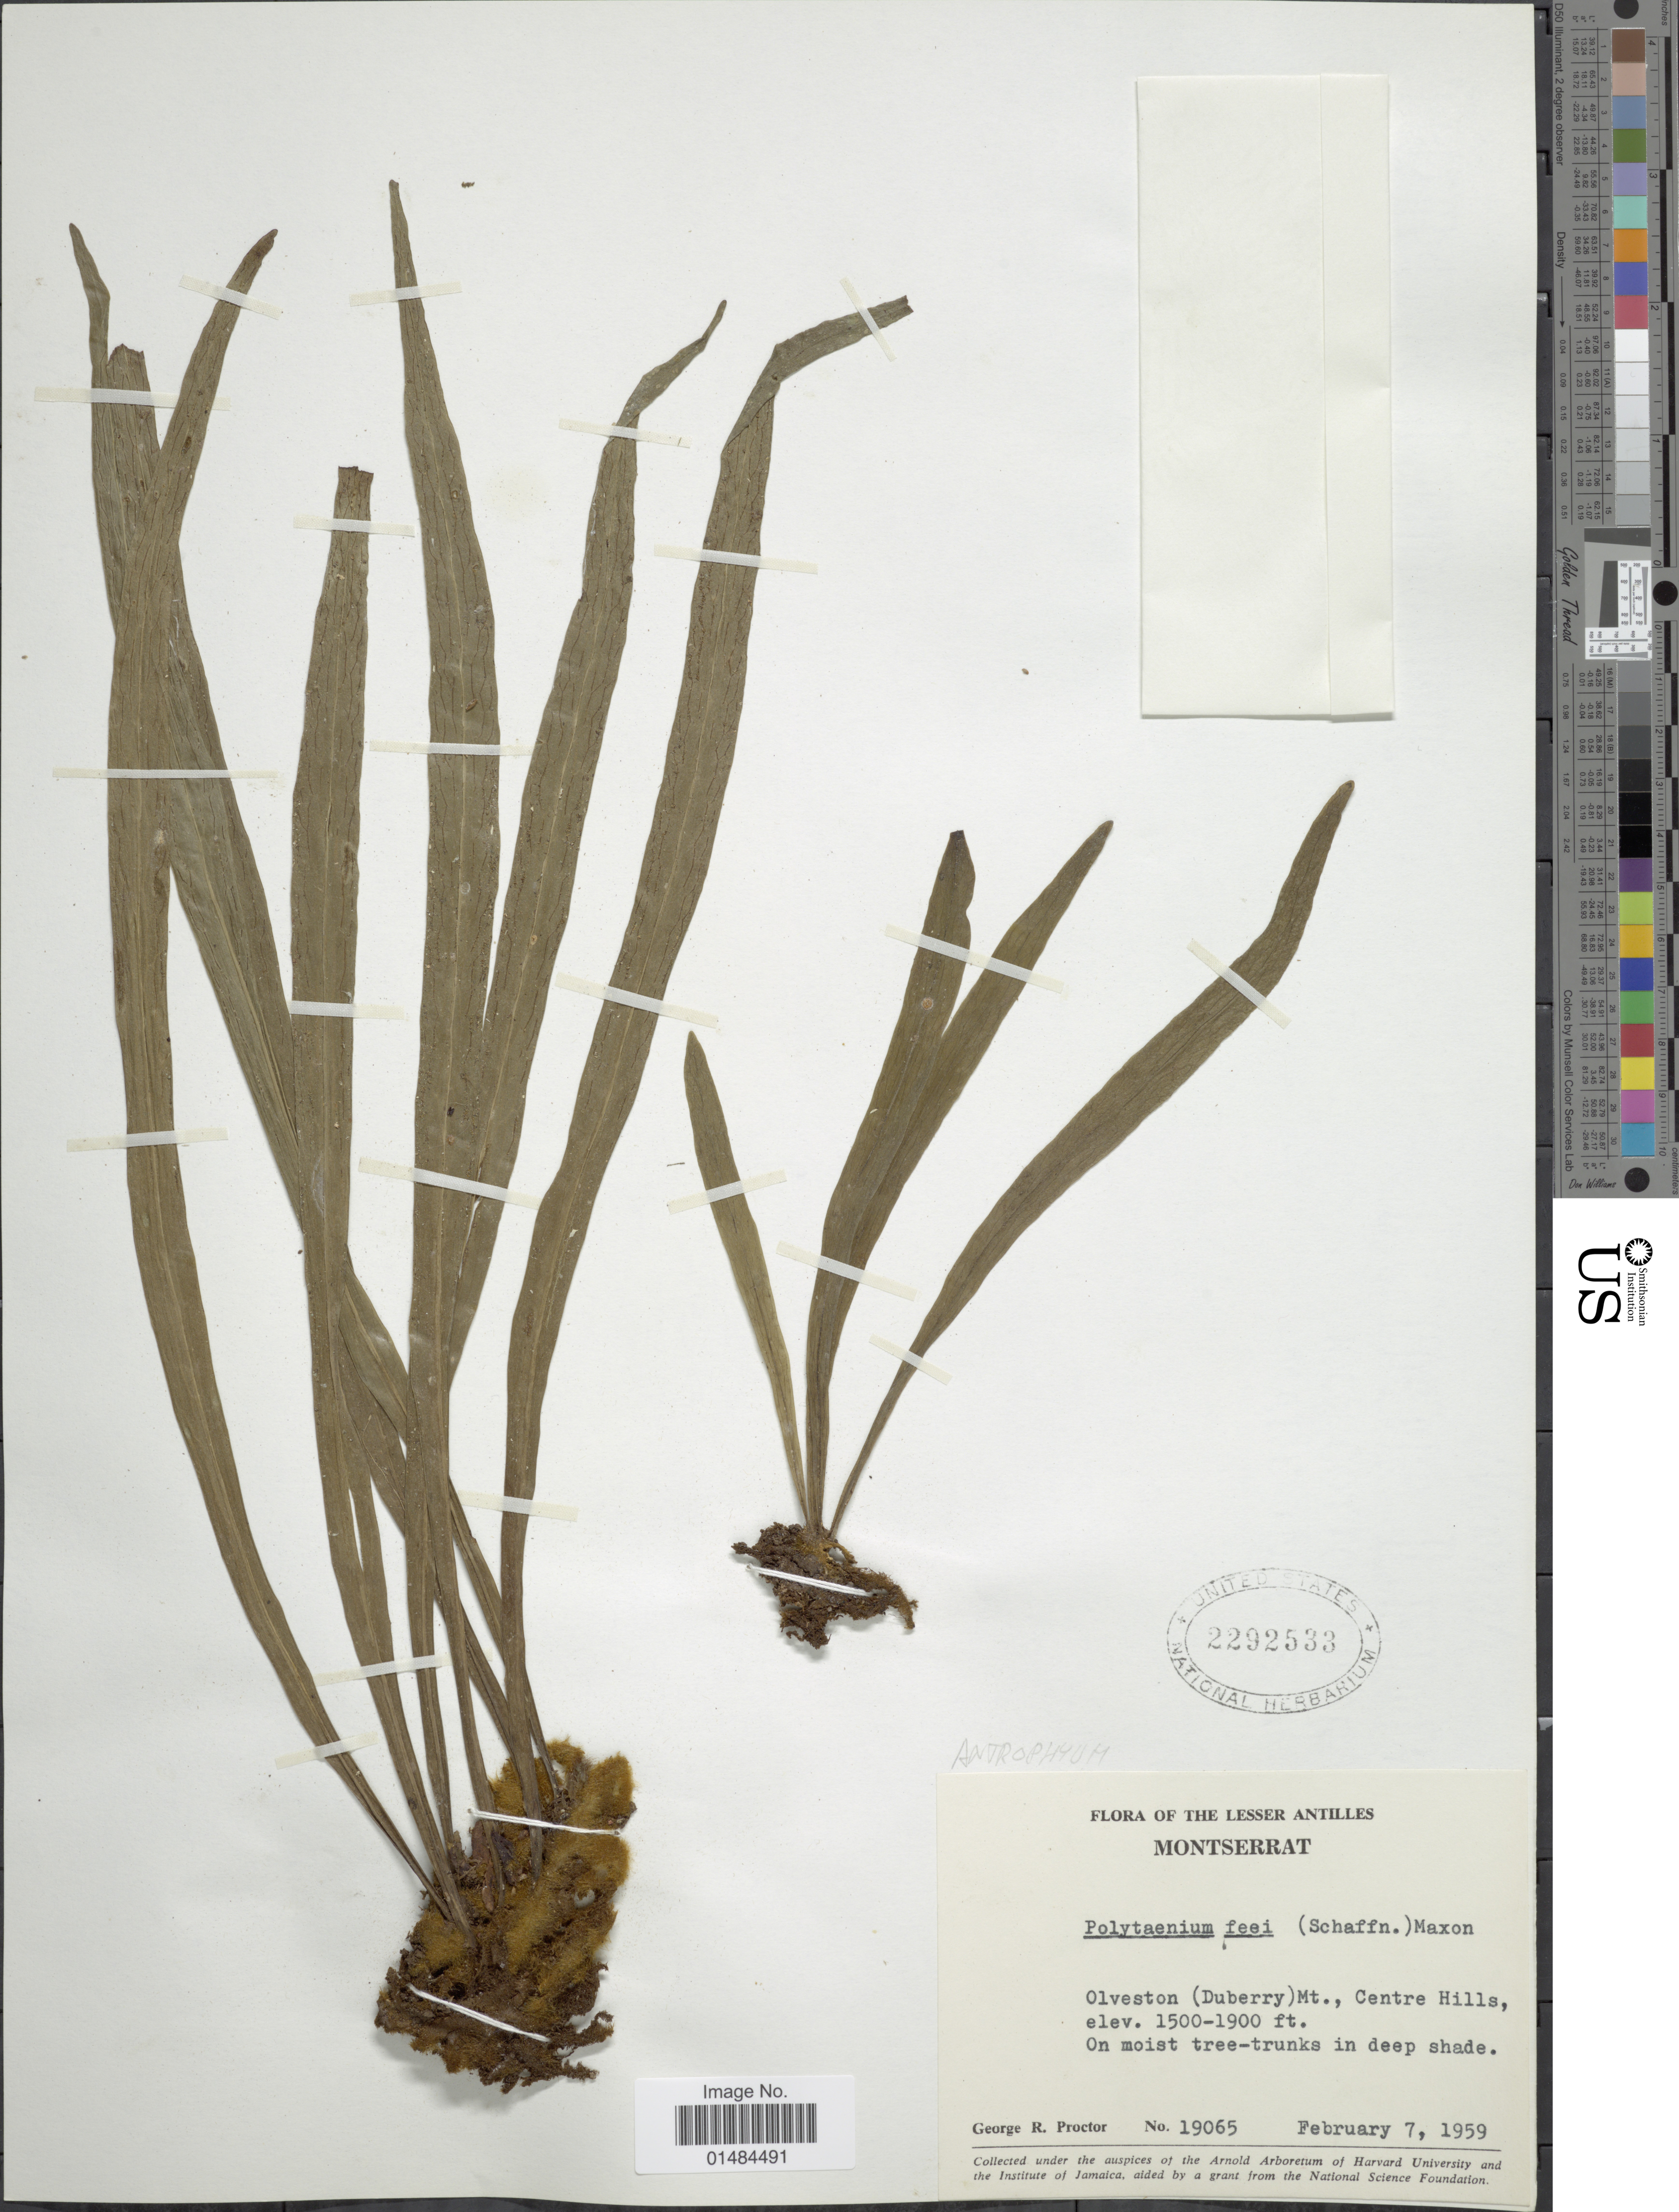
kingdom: Plantae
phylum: Tracheophyta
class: Polypodiopsida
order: Polypodiales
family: Pteridaceae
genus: Polytaenium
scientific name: Polytaenium lanceolatum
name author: (L.) Desv.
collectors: G. R. Proctor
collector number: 19065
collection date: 1959-02-07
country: Montserrat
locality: The Lesser Antilles, Montserrat. Olveston (Duberry) Mt., Centre Hills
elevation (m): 457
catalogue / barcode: US 2292533